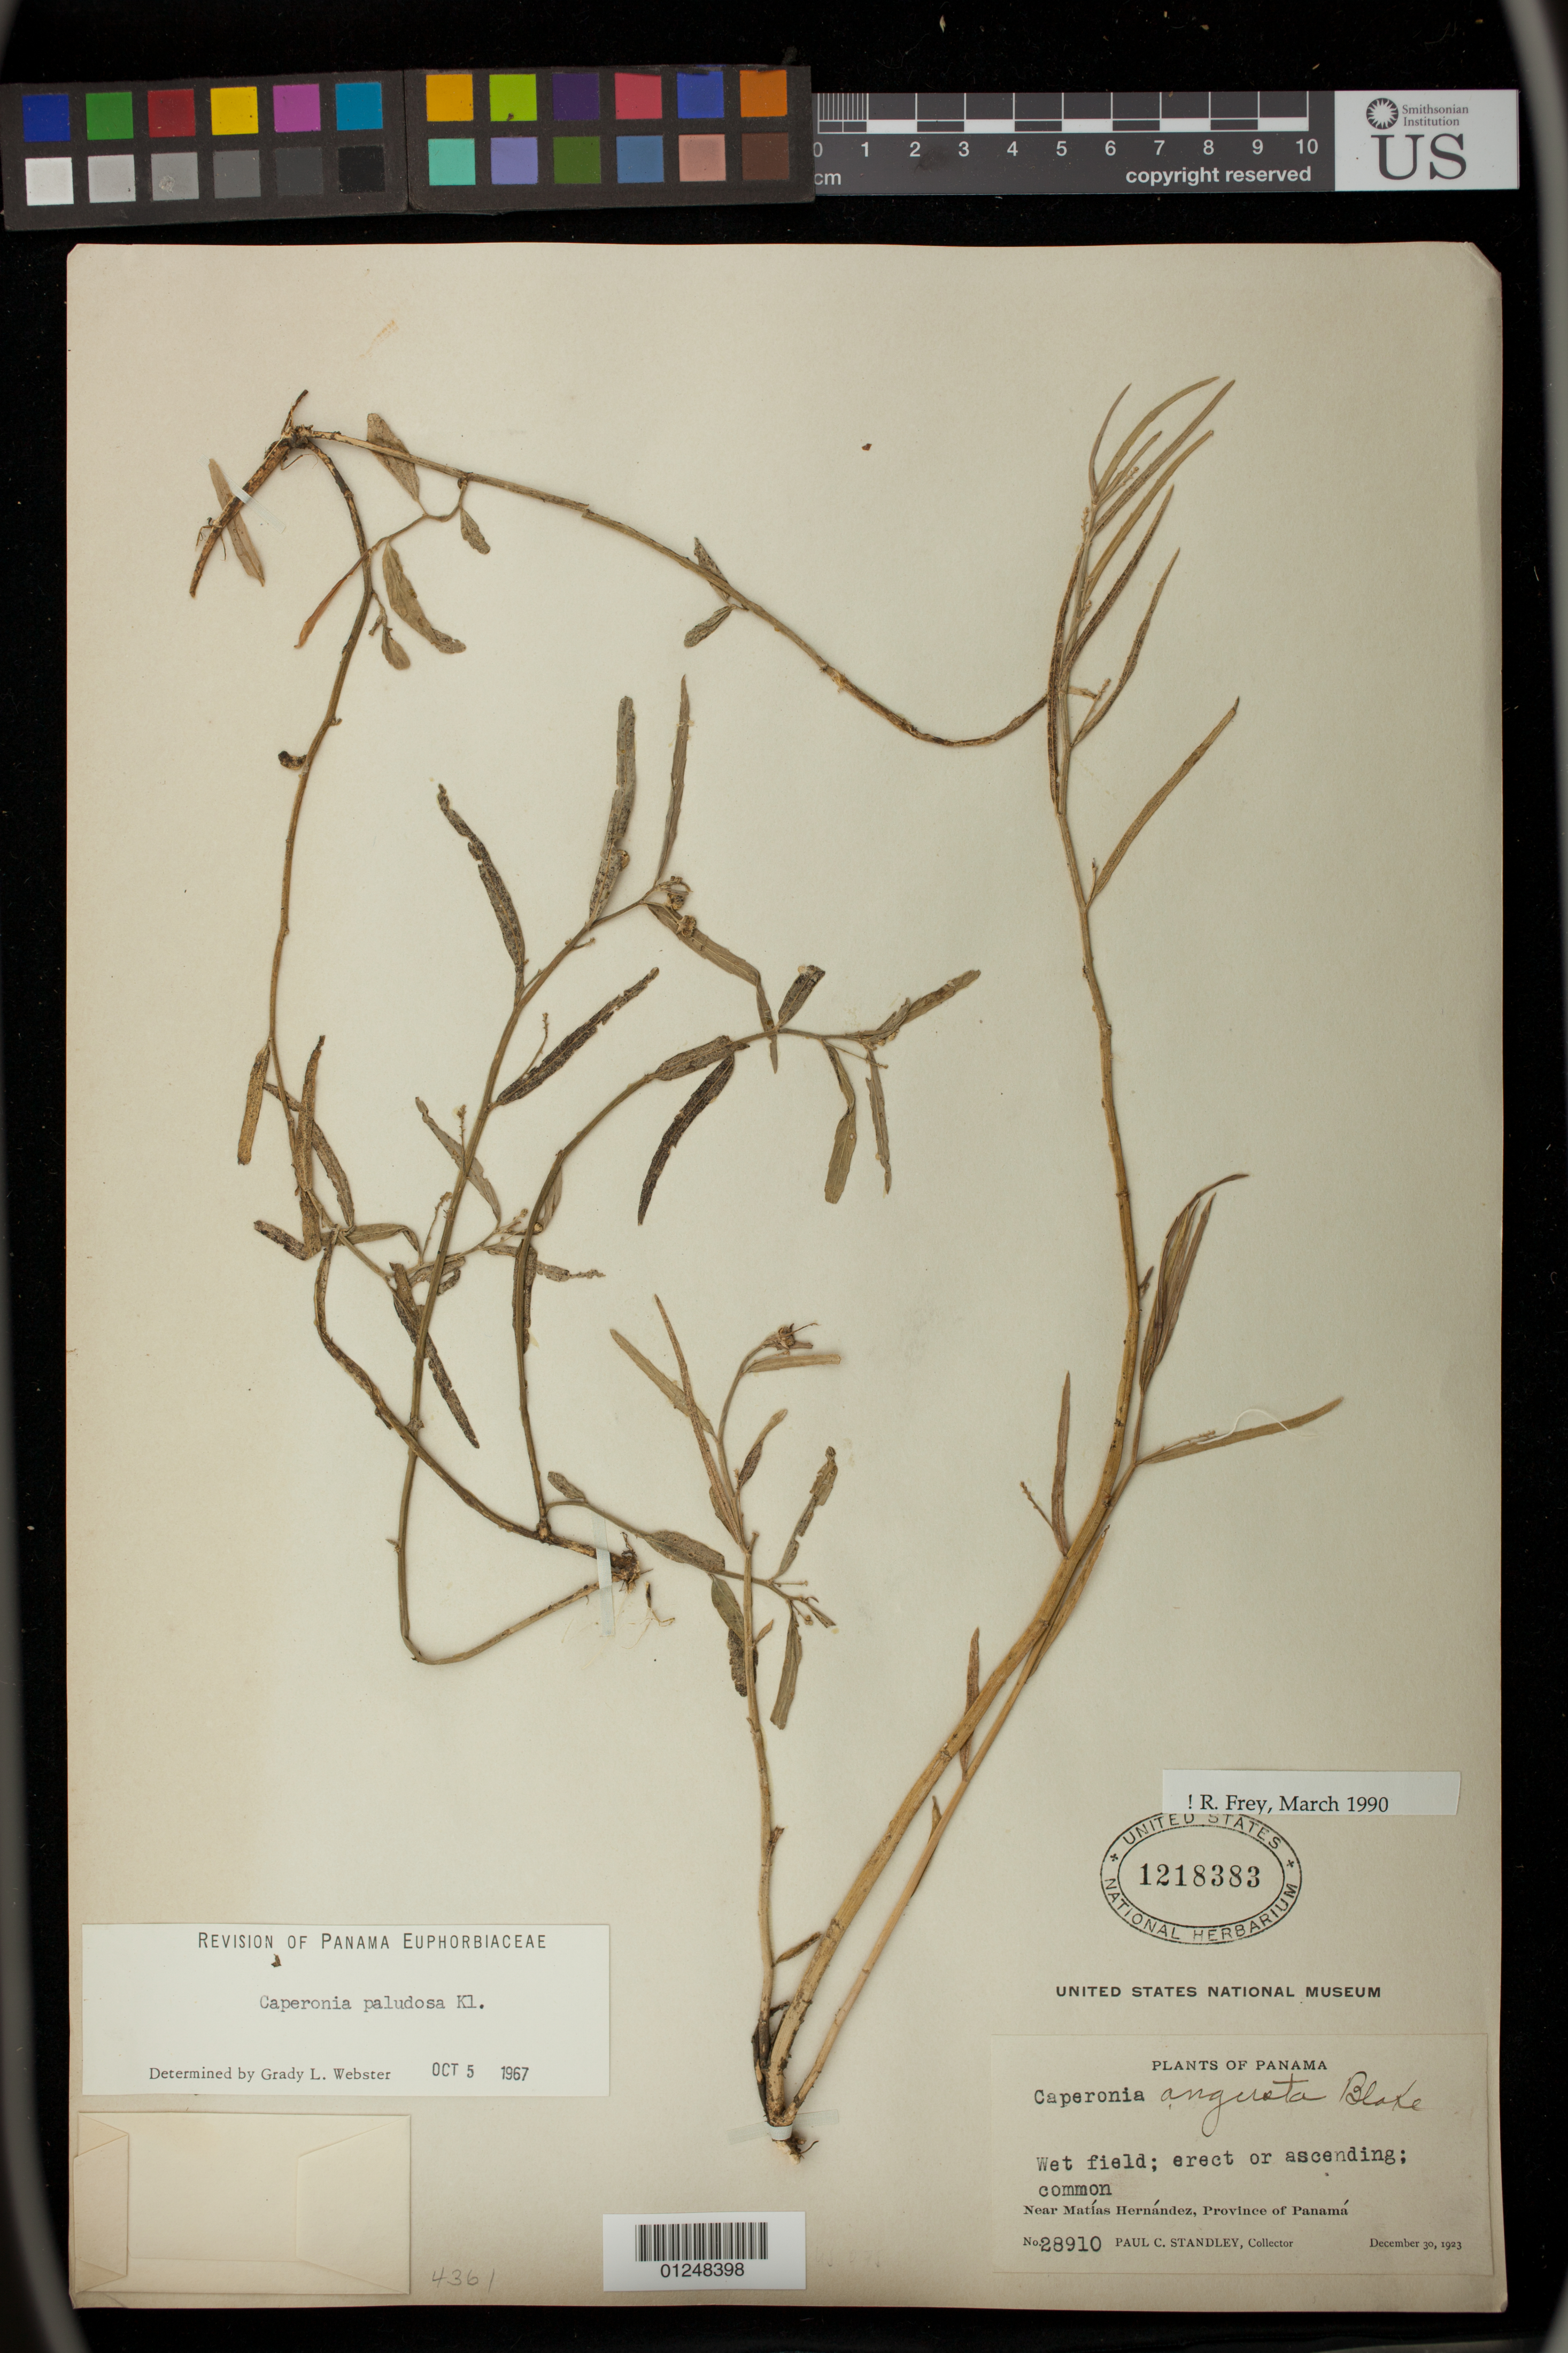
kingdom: Plantae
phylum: Tracheophyta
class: Magnoliopsida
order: Malpighiales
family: Euphorbiaceae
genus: Caperonia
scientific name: Caperonia paludosa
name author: Klotzsch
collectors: P. C. Standley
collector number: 28910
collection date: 1923-12-30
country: Panama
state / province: Panamá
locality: Near Matiás Hernández,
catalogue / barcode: US 1218383